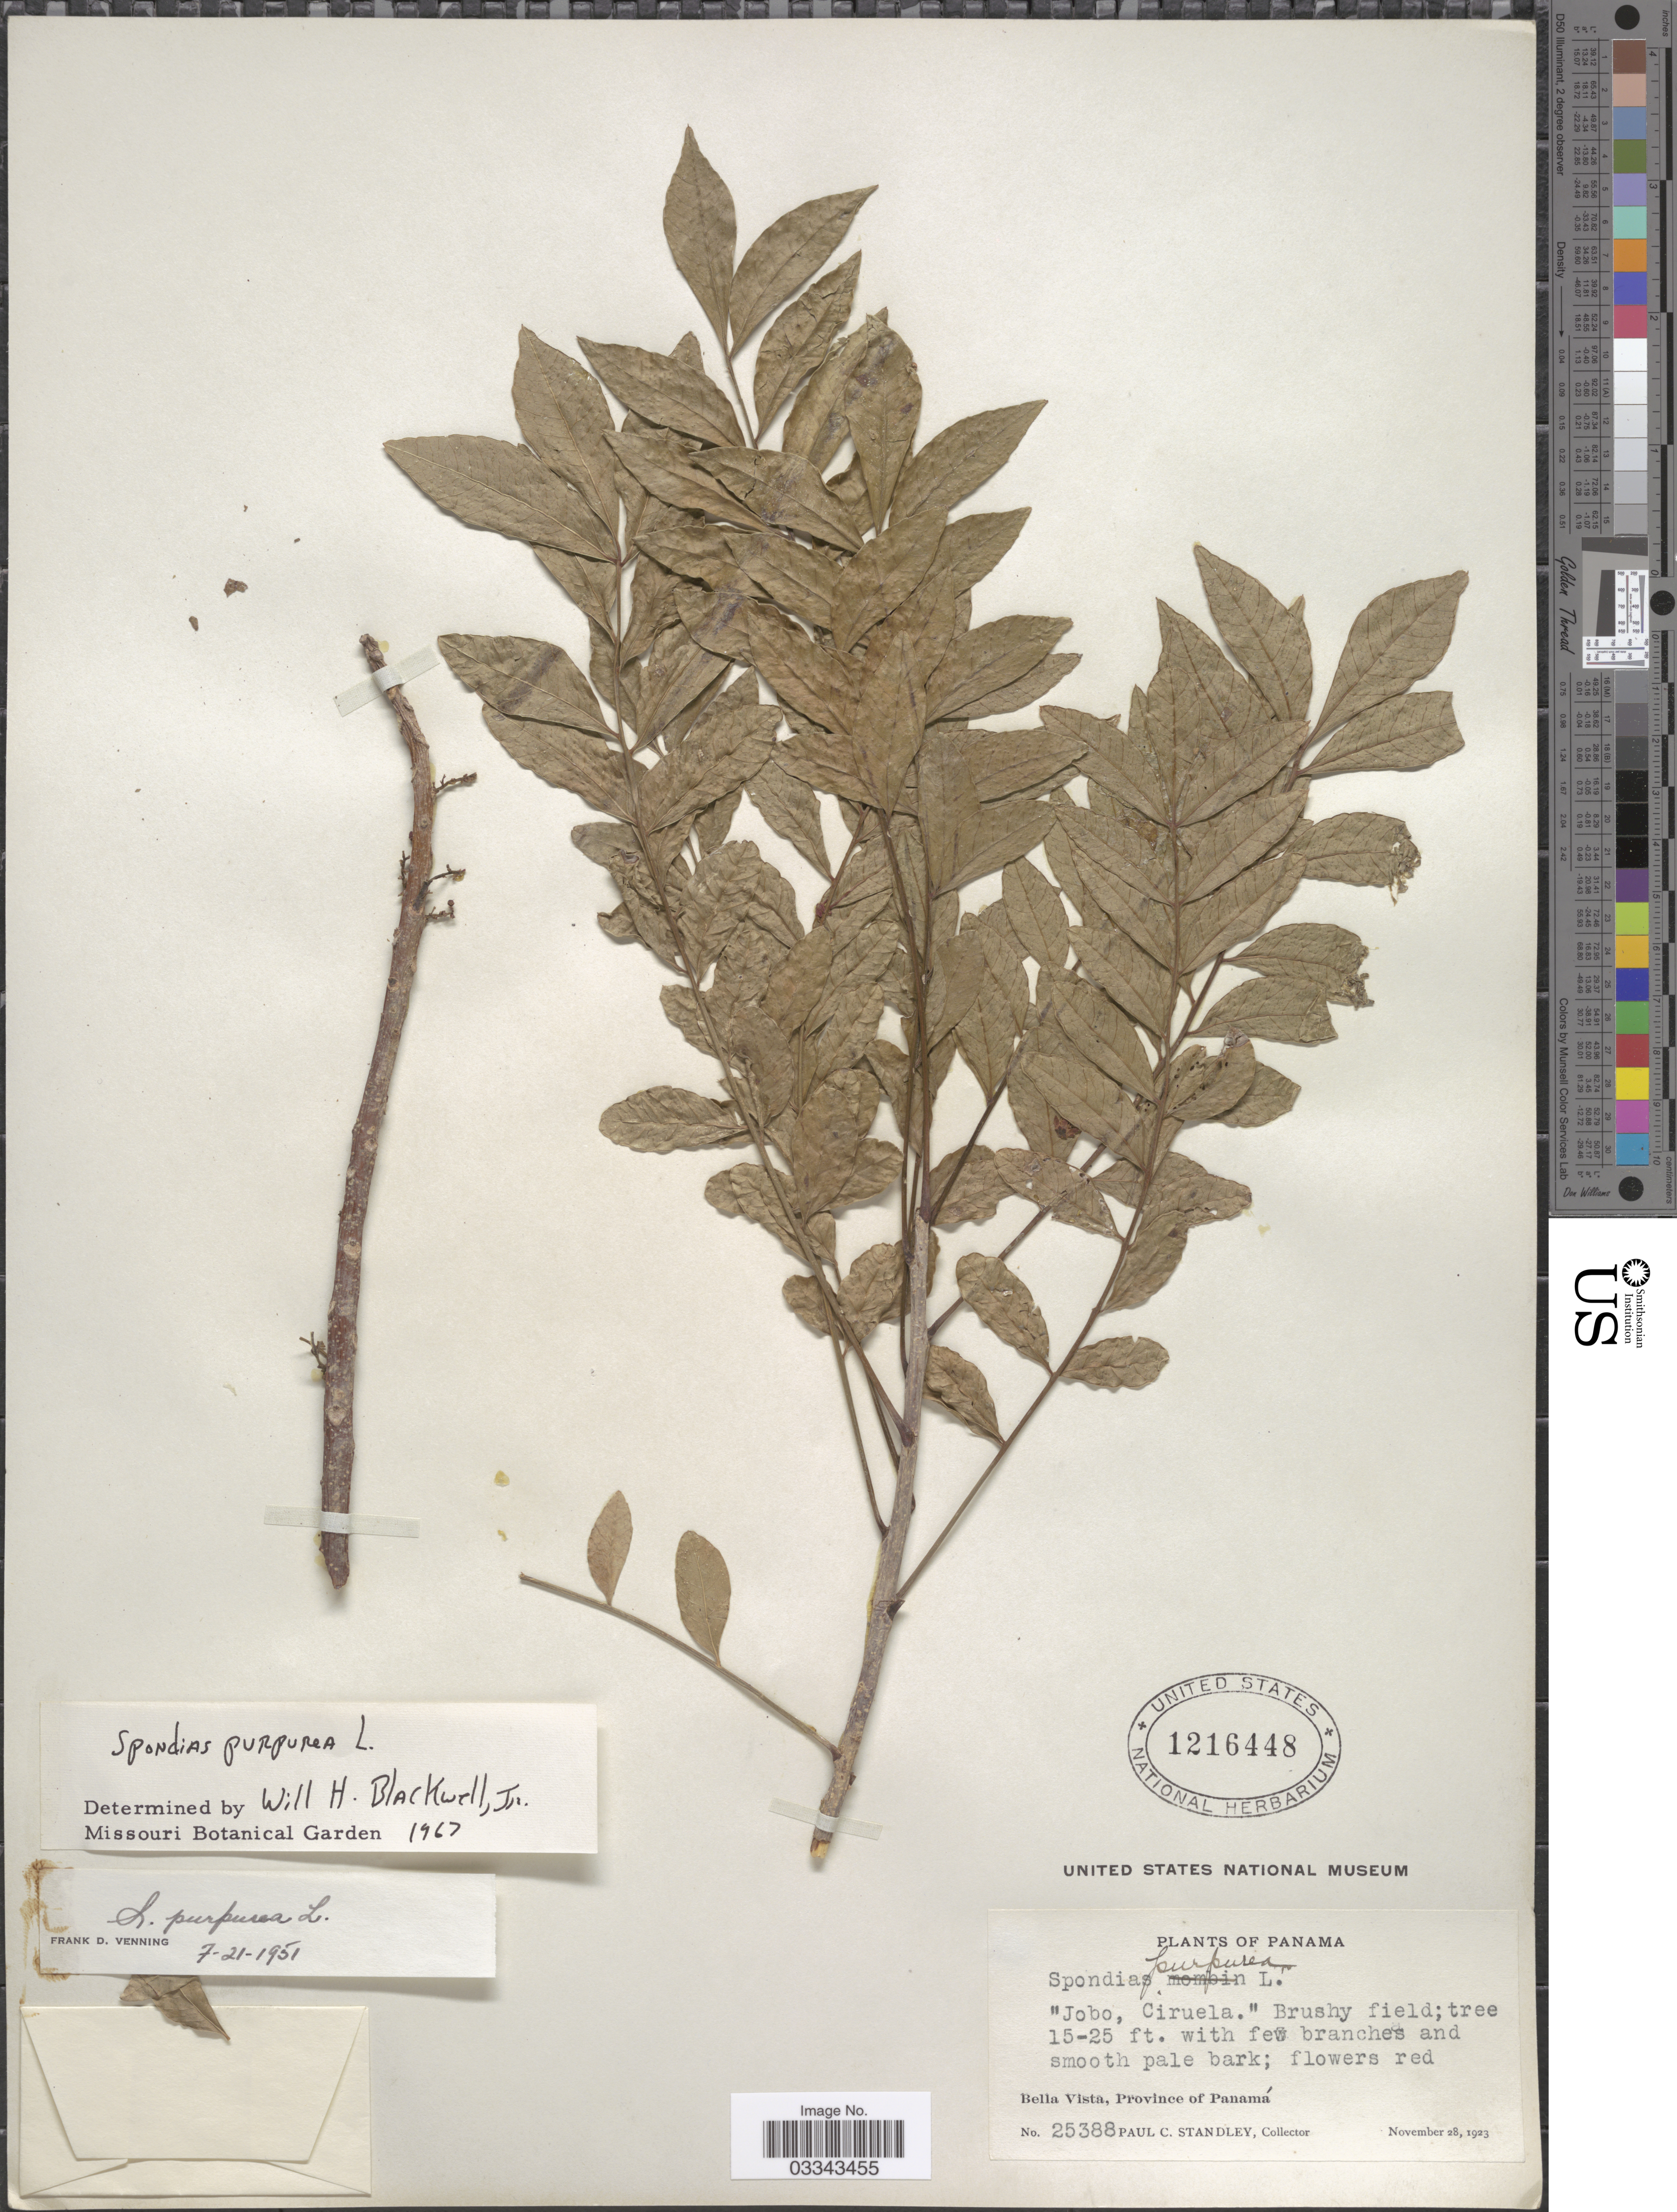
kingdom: Plantae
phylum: Tracheophyta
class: Magnoliopsida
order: Sapindales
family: Anacardiaceae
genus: Spondias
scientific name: Spondias purpurea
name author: L.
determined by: Mitchell, John D.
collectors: P. C. Standley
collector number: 25388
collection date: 1923-11-28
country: Panama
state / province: Panamá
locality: Bella Vista.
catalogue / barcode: US 1216448